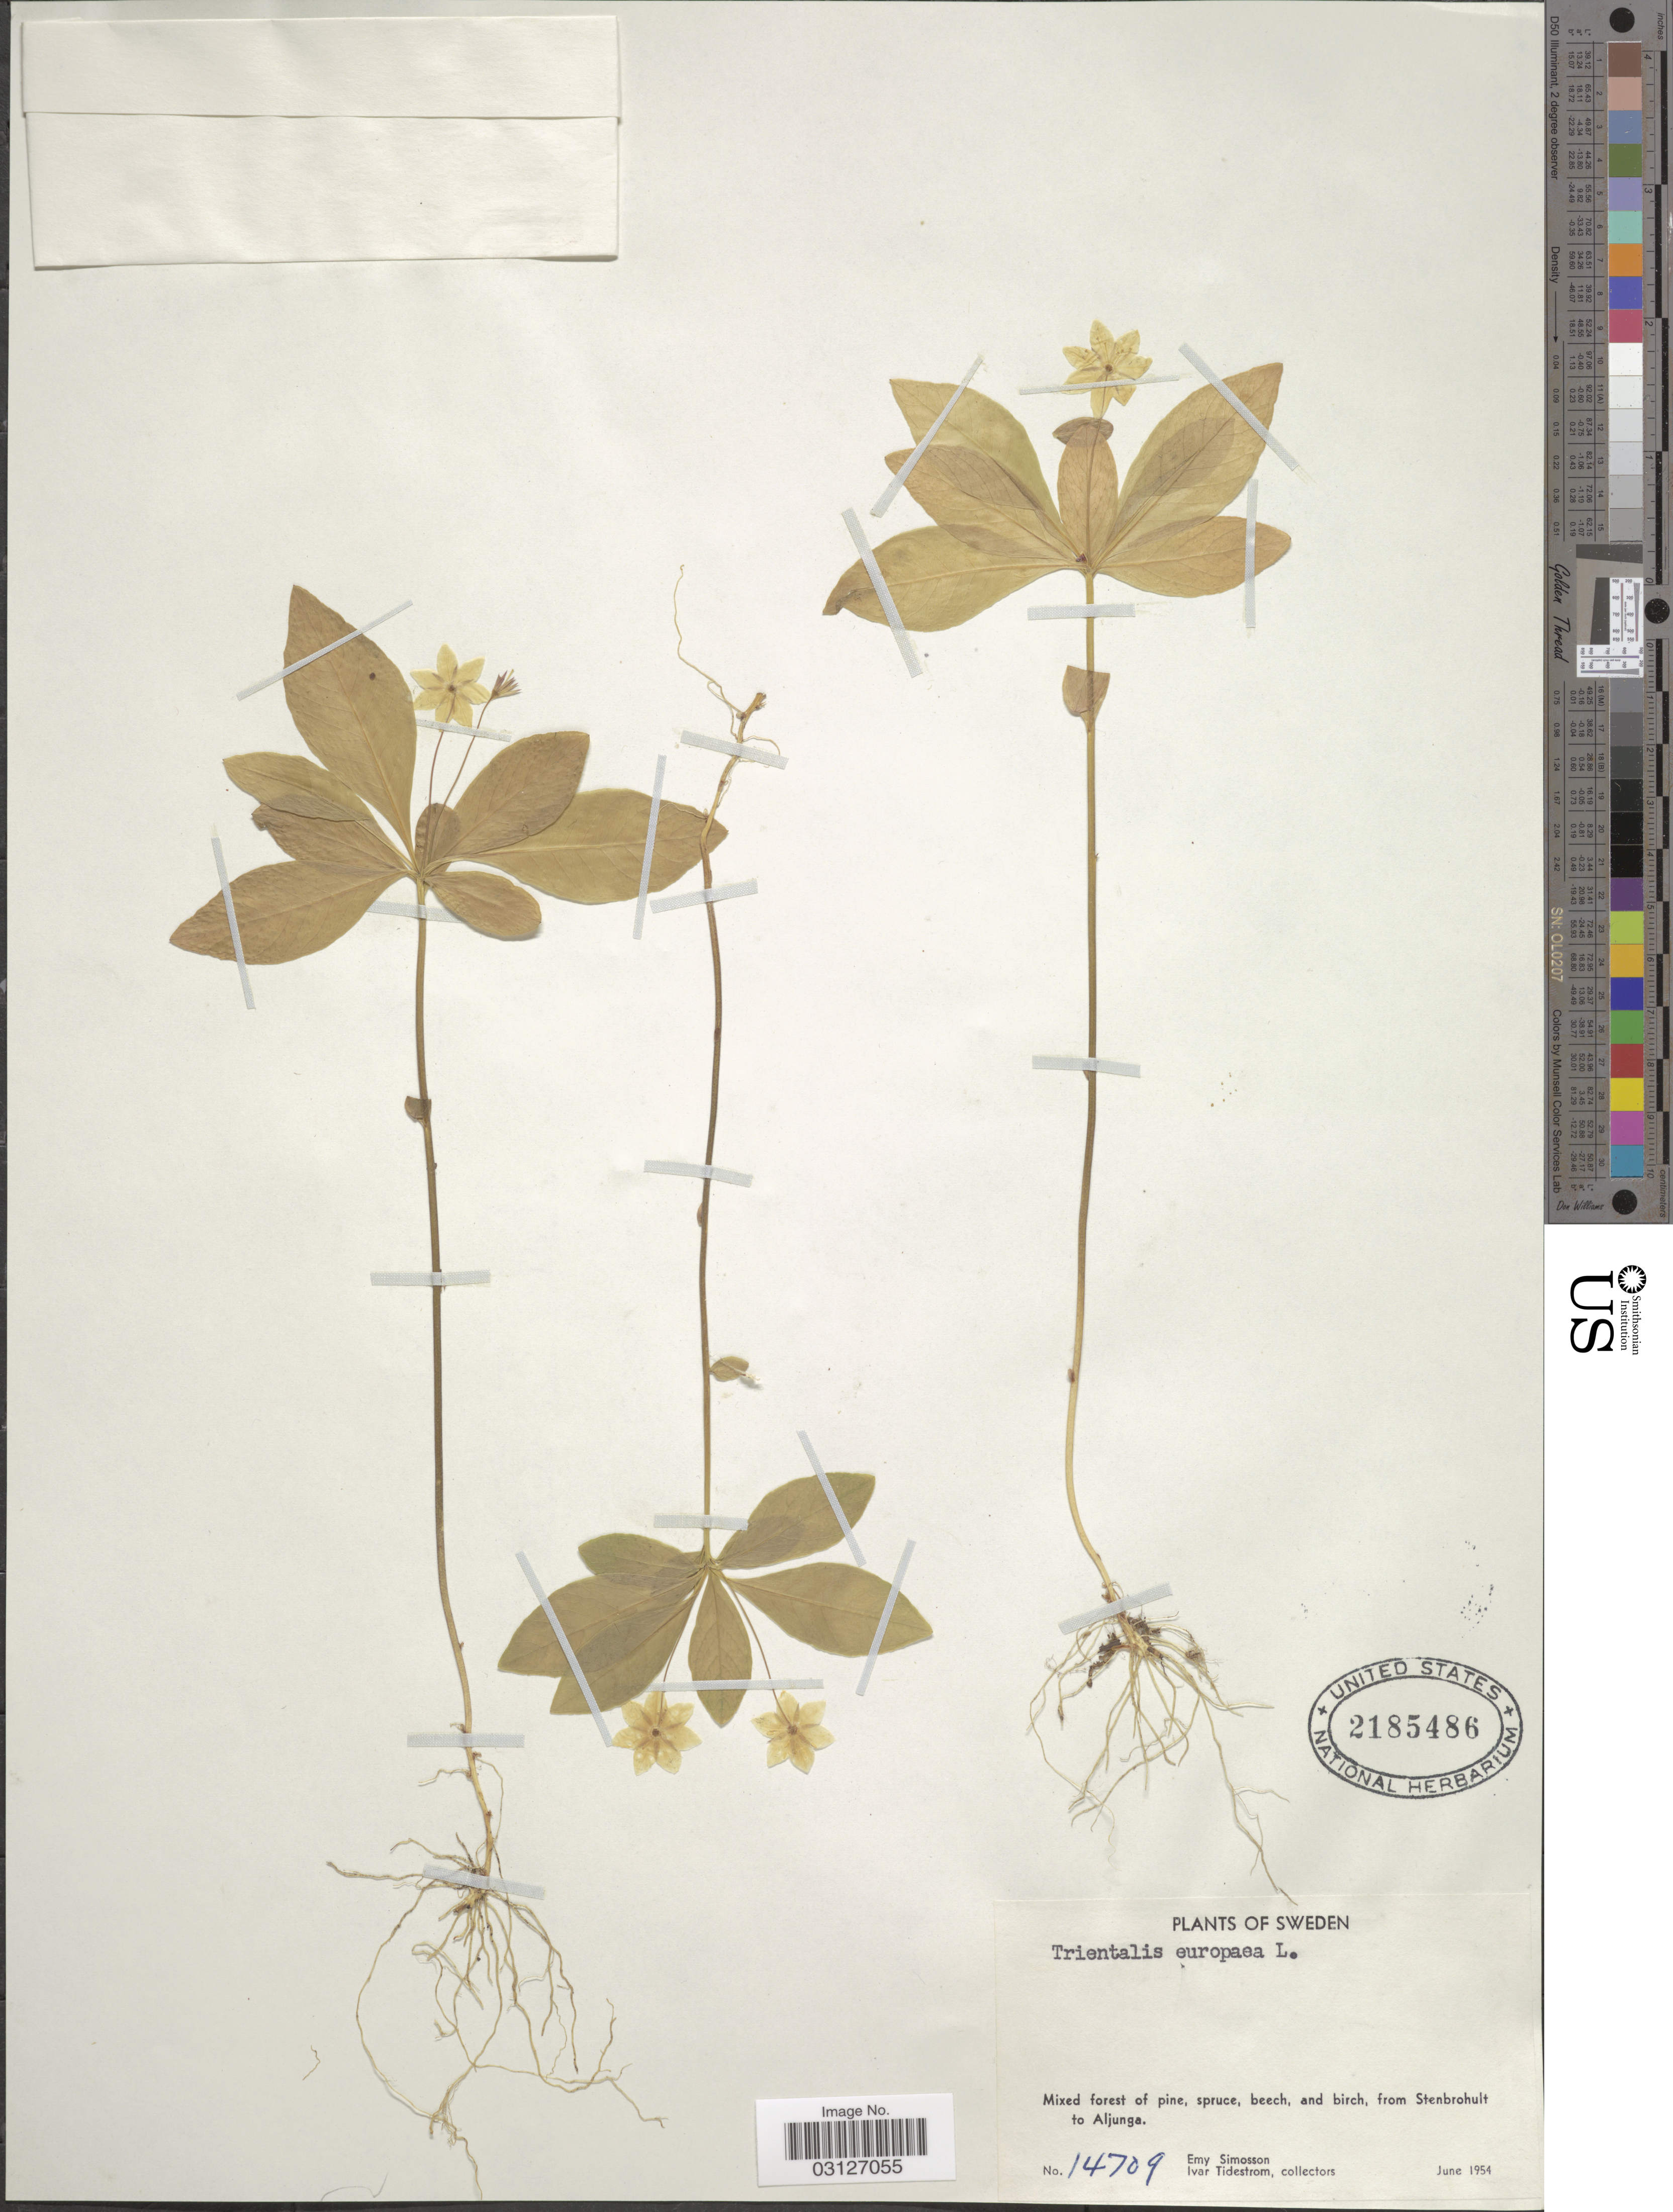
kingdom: Plantae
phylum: Tracheophyta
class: Magnoliopsida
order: Ericales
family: Primulaceae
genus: Trientalis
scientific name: Trientalis europaea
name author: L.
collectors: E. Simosson & I. F. Tidestrom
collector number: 14709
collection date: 1954-06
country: Sweden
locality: From Stenbrohult to Aljunga.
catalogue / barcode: US 2185486